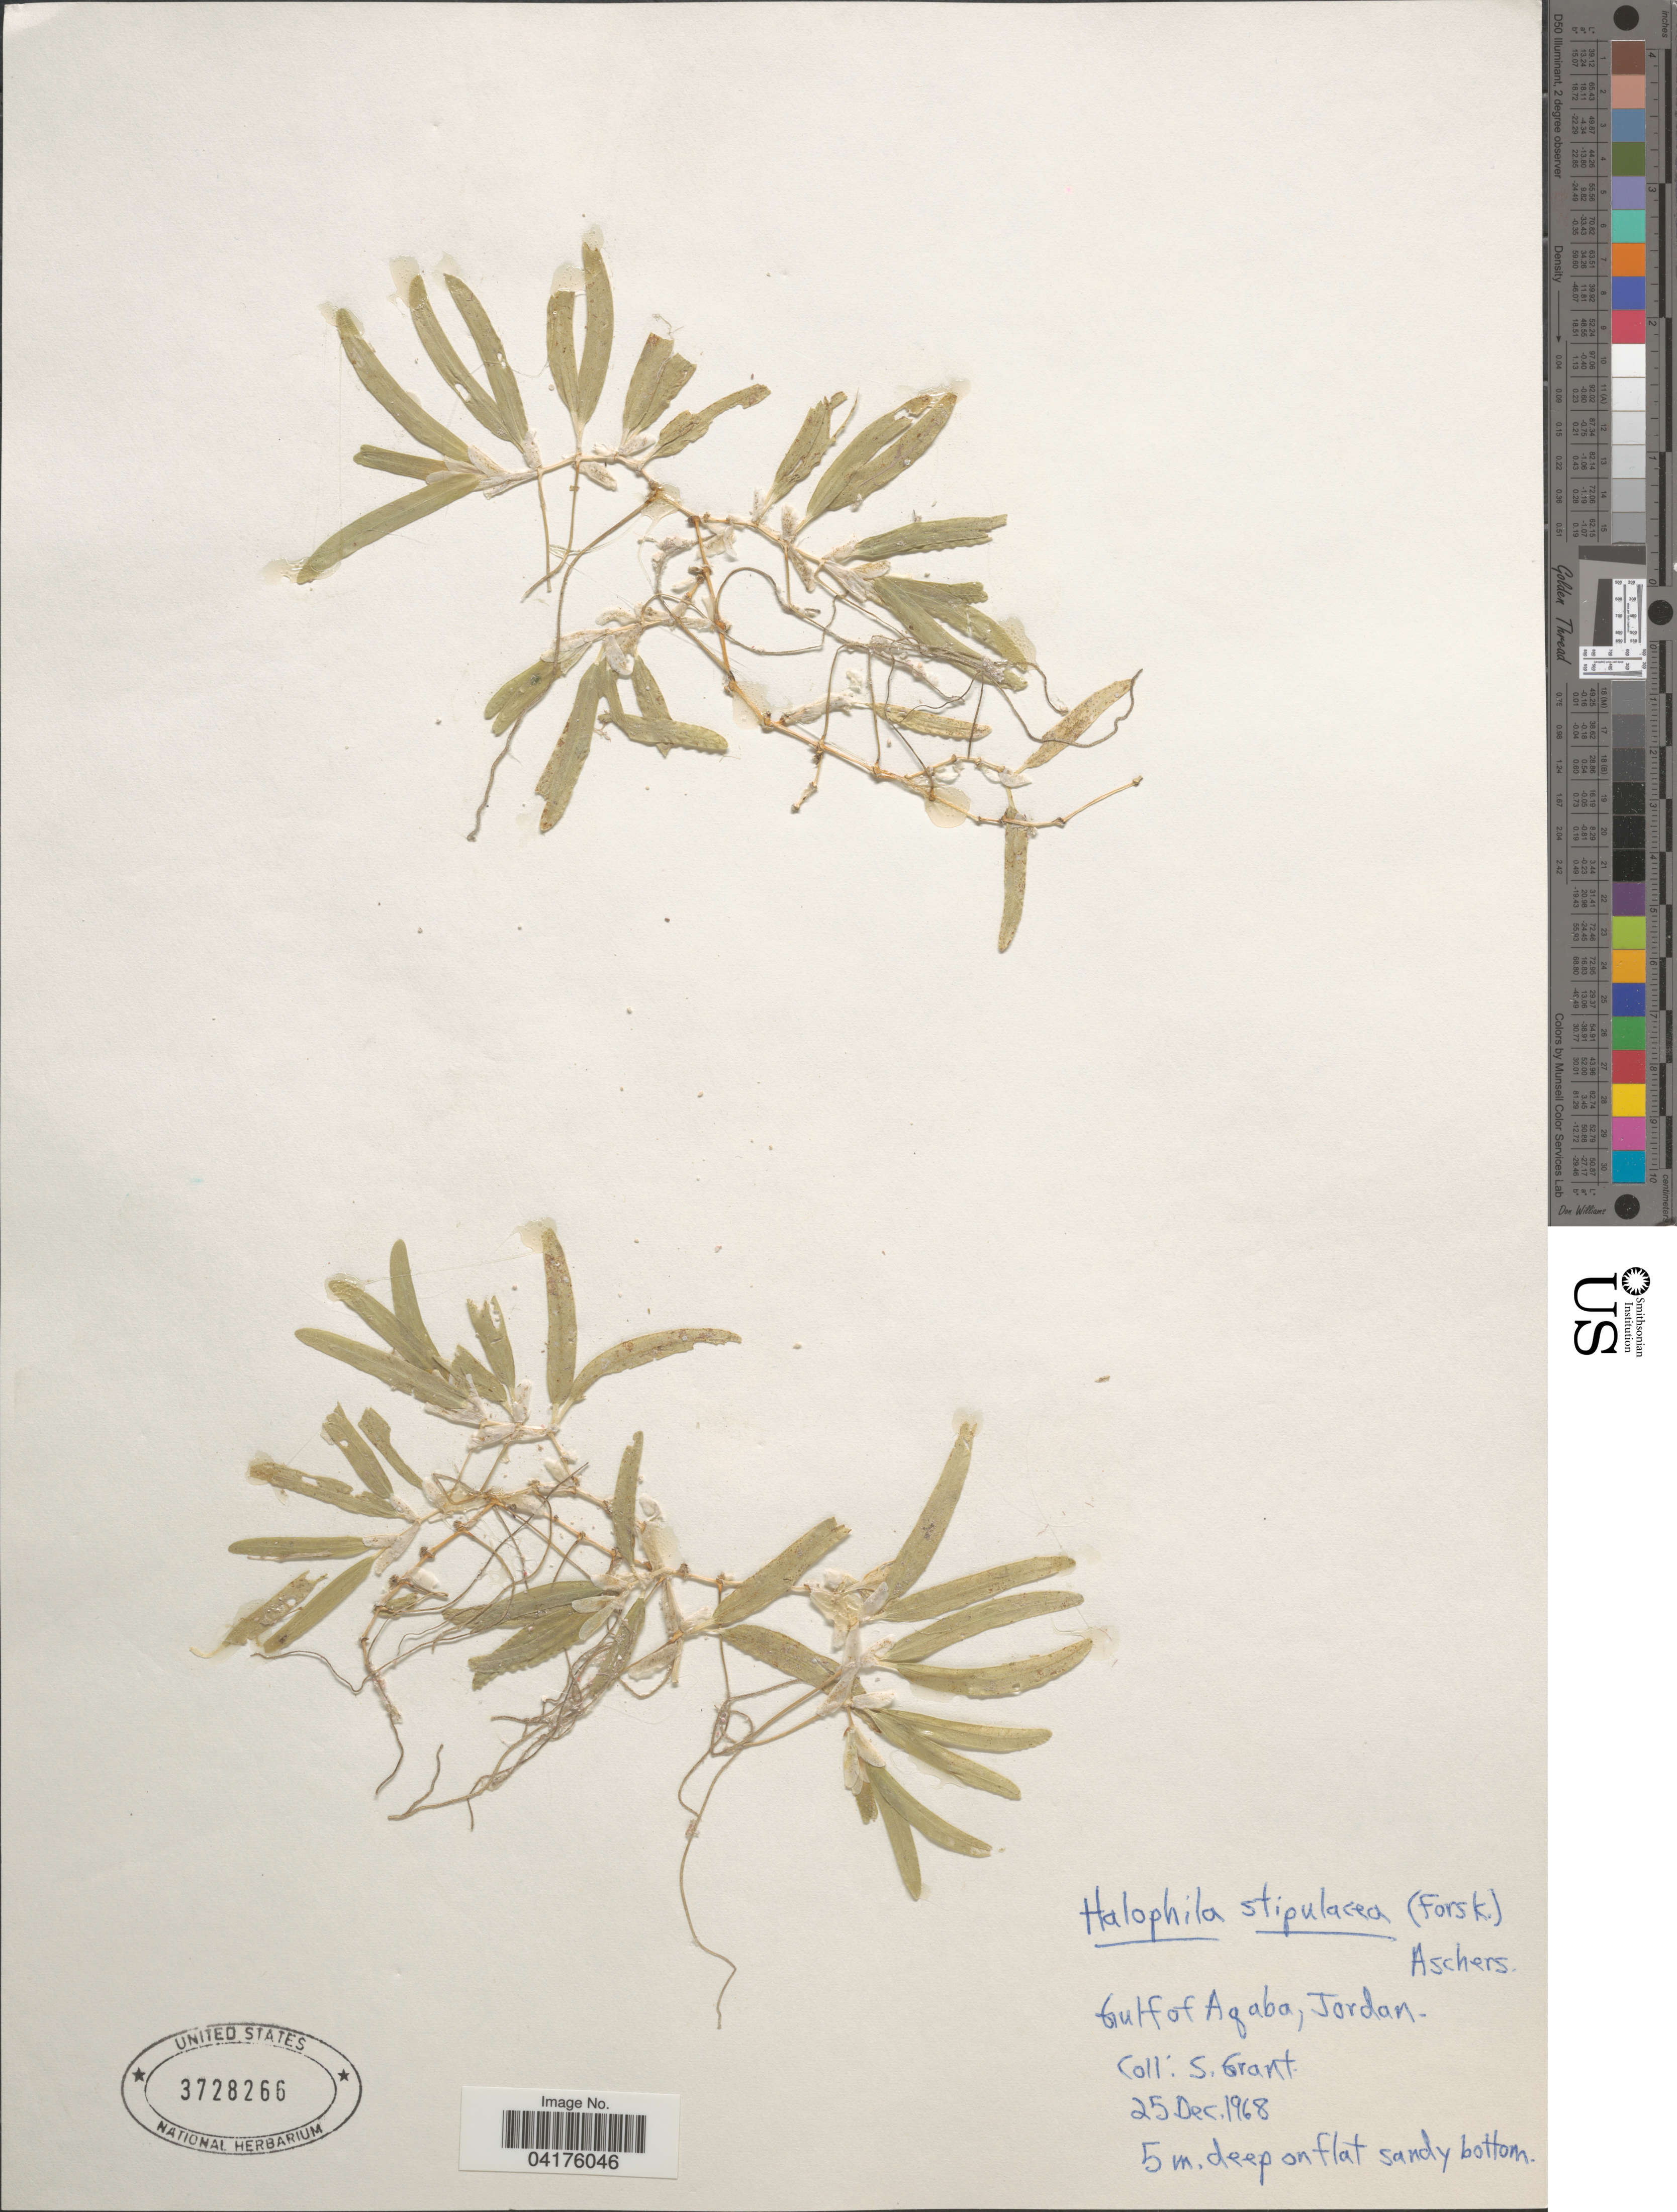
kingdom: Plantae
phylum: Tracheophyta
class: Liliopsida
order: Alismatales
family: Hydrocharitaceae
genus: Halophila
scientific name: Halophila stipulacea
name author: (Forssk.) Asch.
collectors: S. Grant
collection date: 1968-12-25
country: Jordan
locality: Gulf of Agaba.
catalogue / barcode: US 3728266